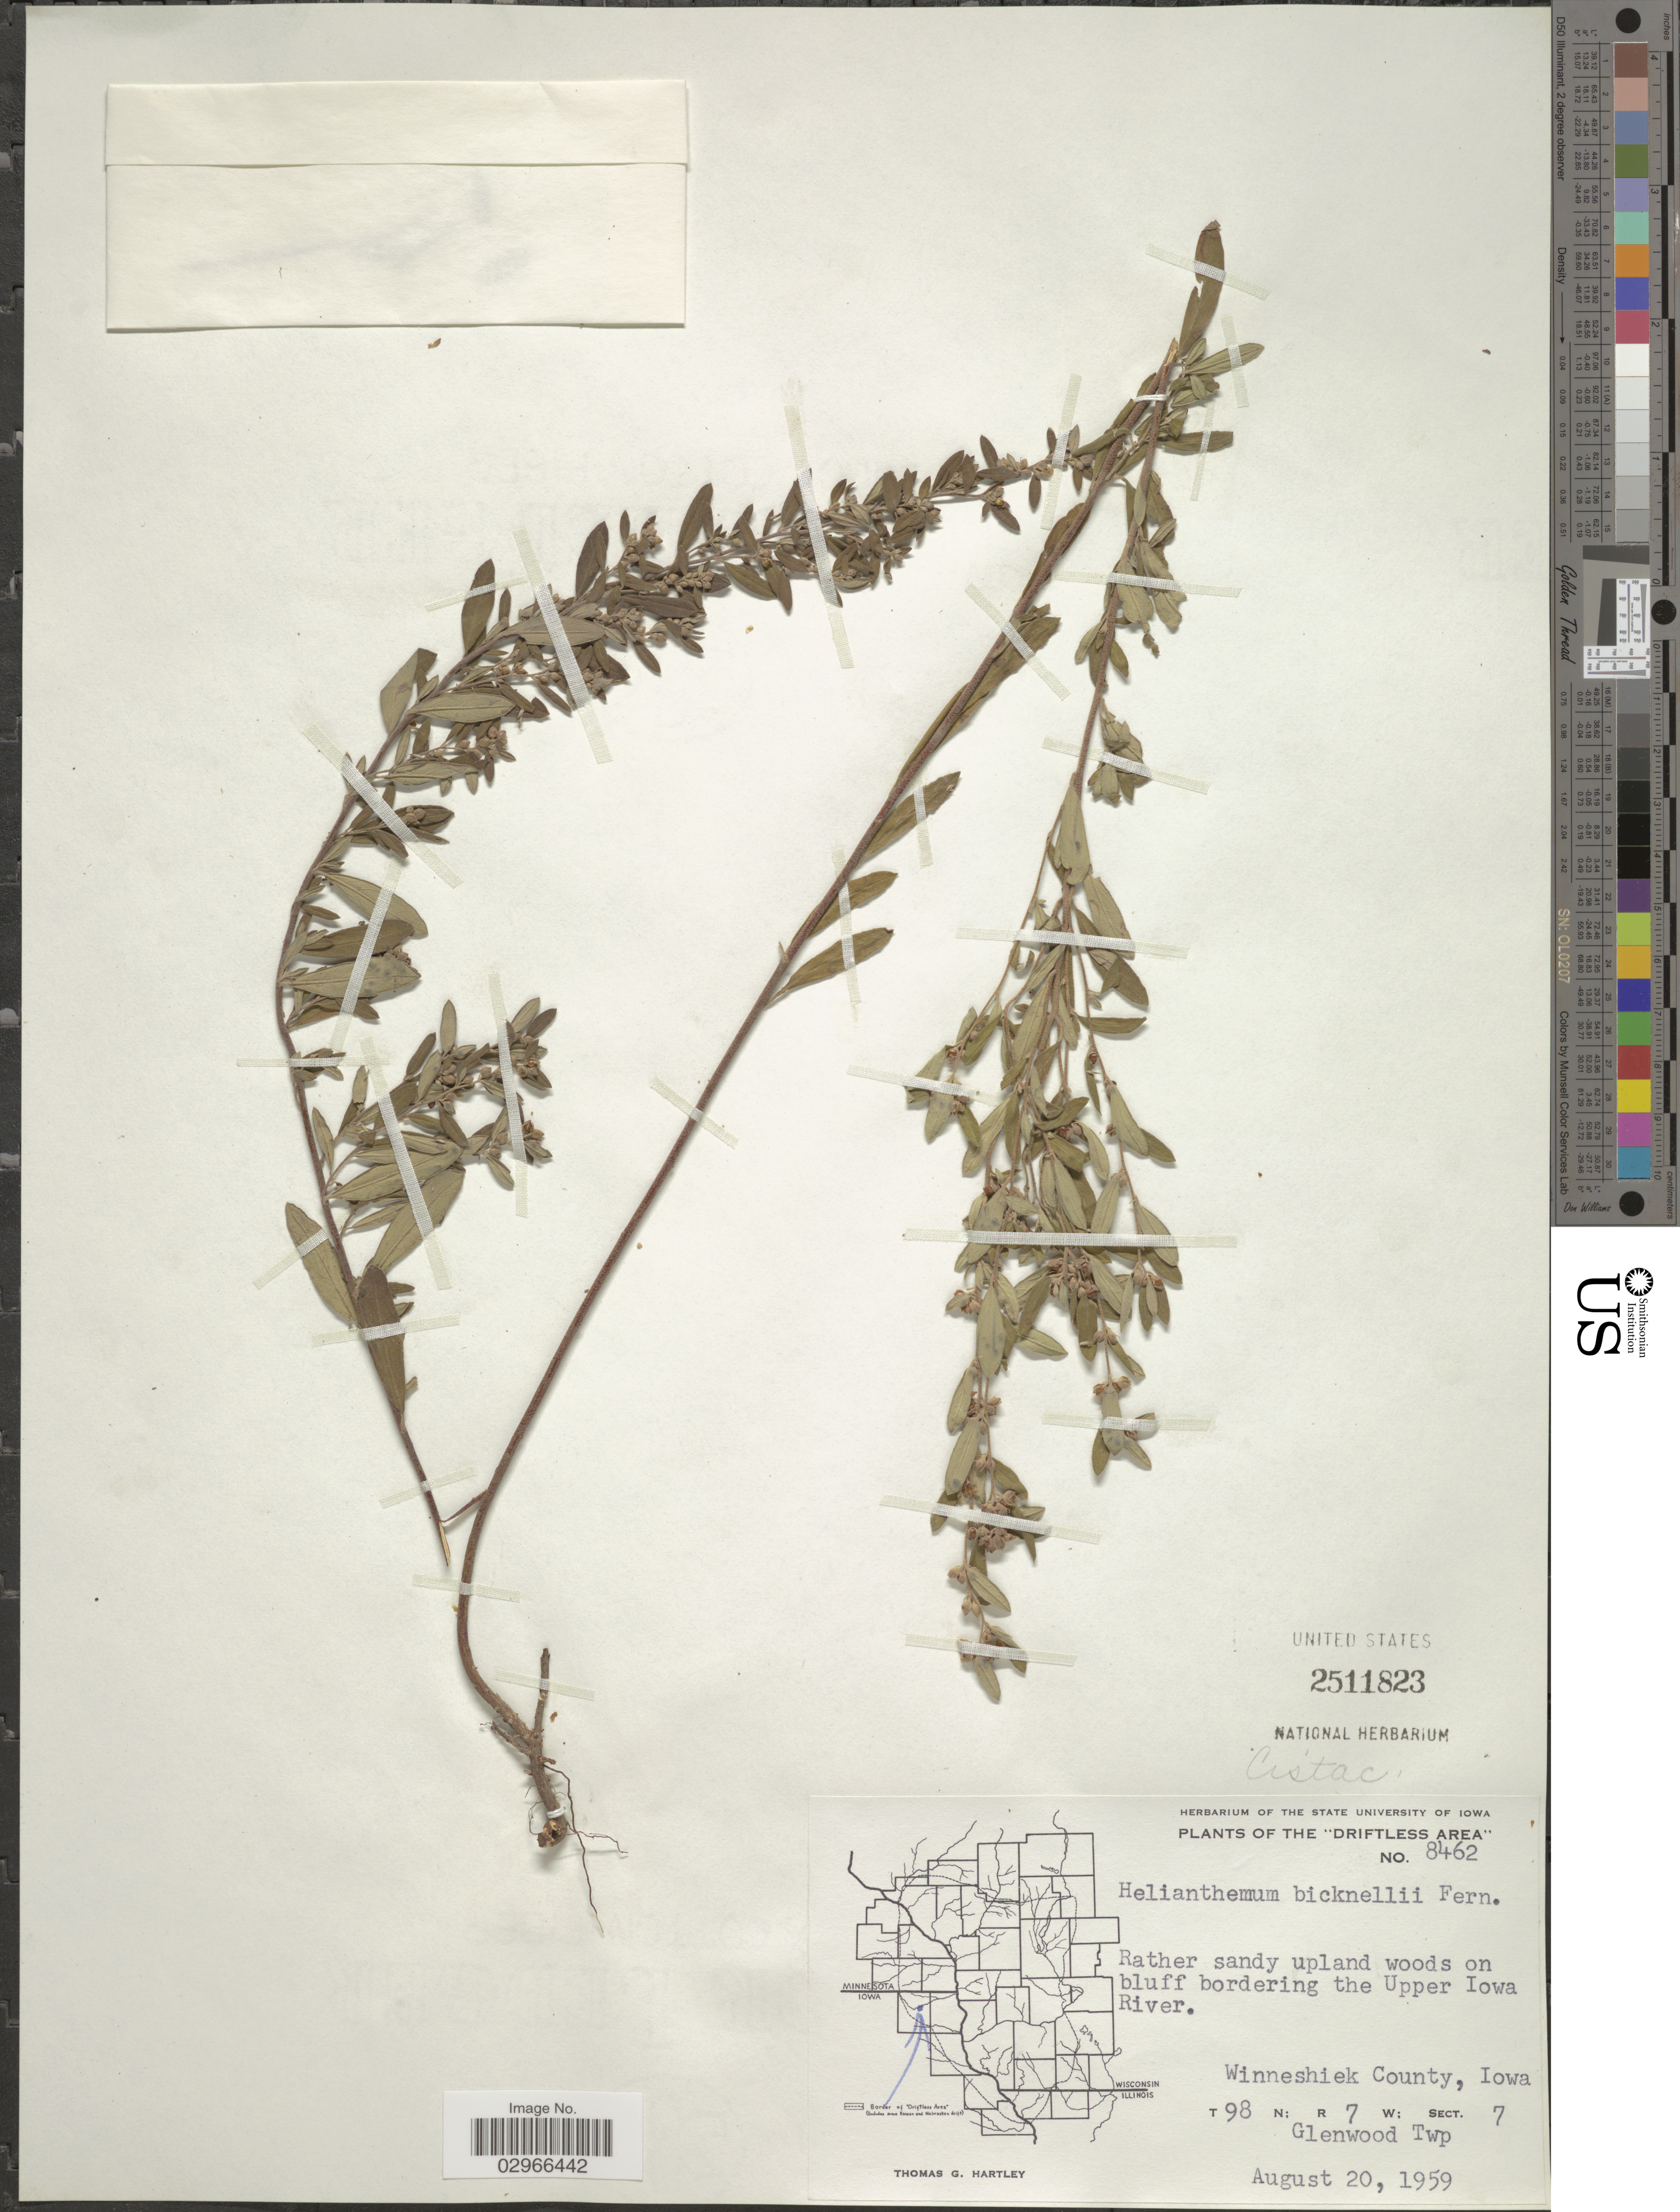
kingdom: Plantae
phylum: Tracheophyta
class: Magnoliopsida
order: Malvales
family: Cistaceae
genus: Helianthemum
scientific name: Helianthemum bicknellii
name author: Fernald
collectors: T. G. Hartley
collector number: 8462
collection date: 1959-08-20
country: United States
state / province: Iowa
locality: The "Driftless Area". On bluff bordering the Upper Iowa River. Winneshiek County. T98N; R7W; Sect. 7. Glenwood Twp.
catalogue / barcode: US 2511823